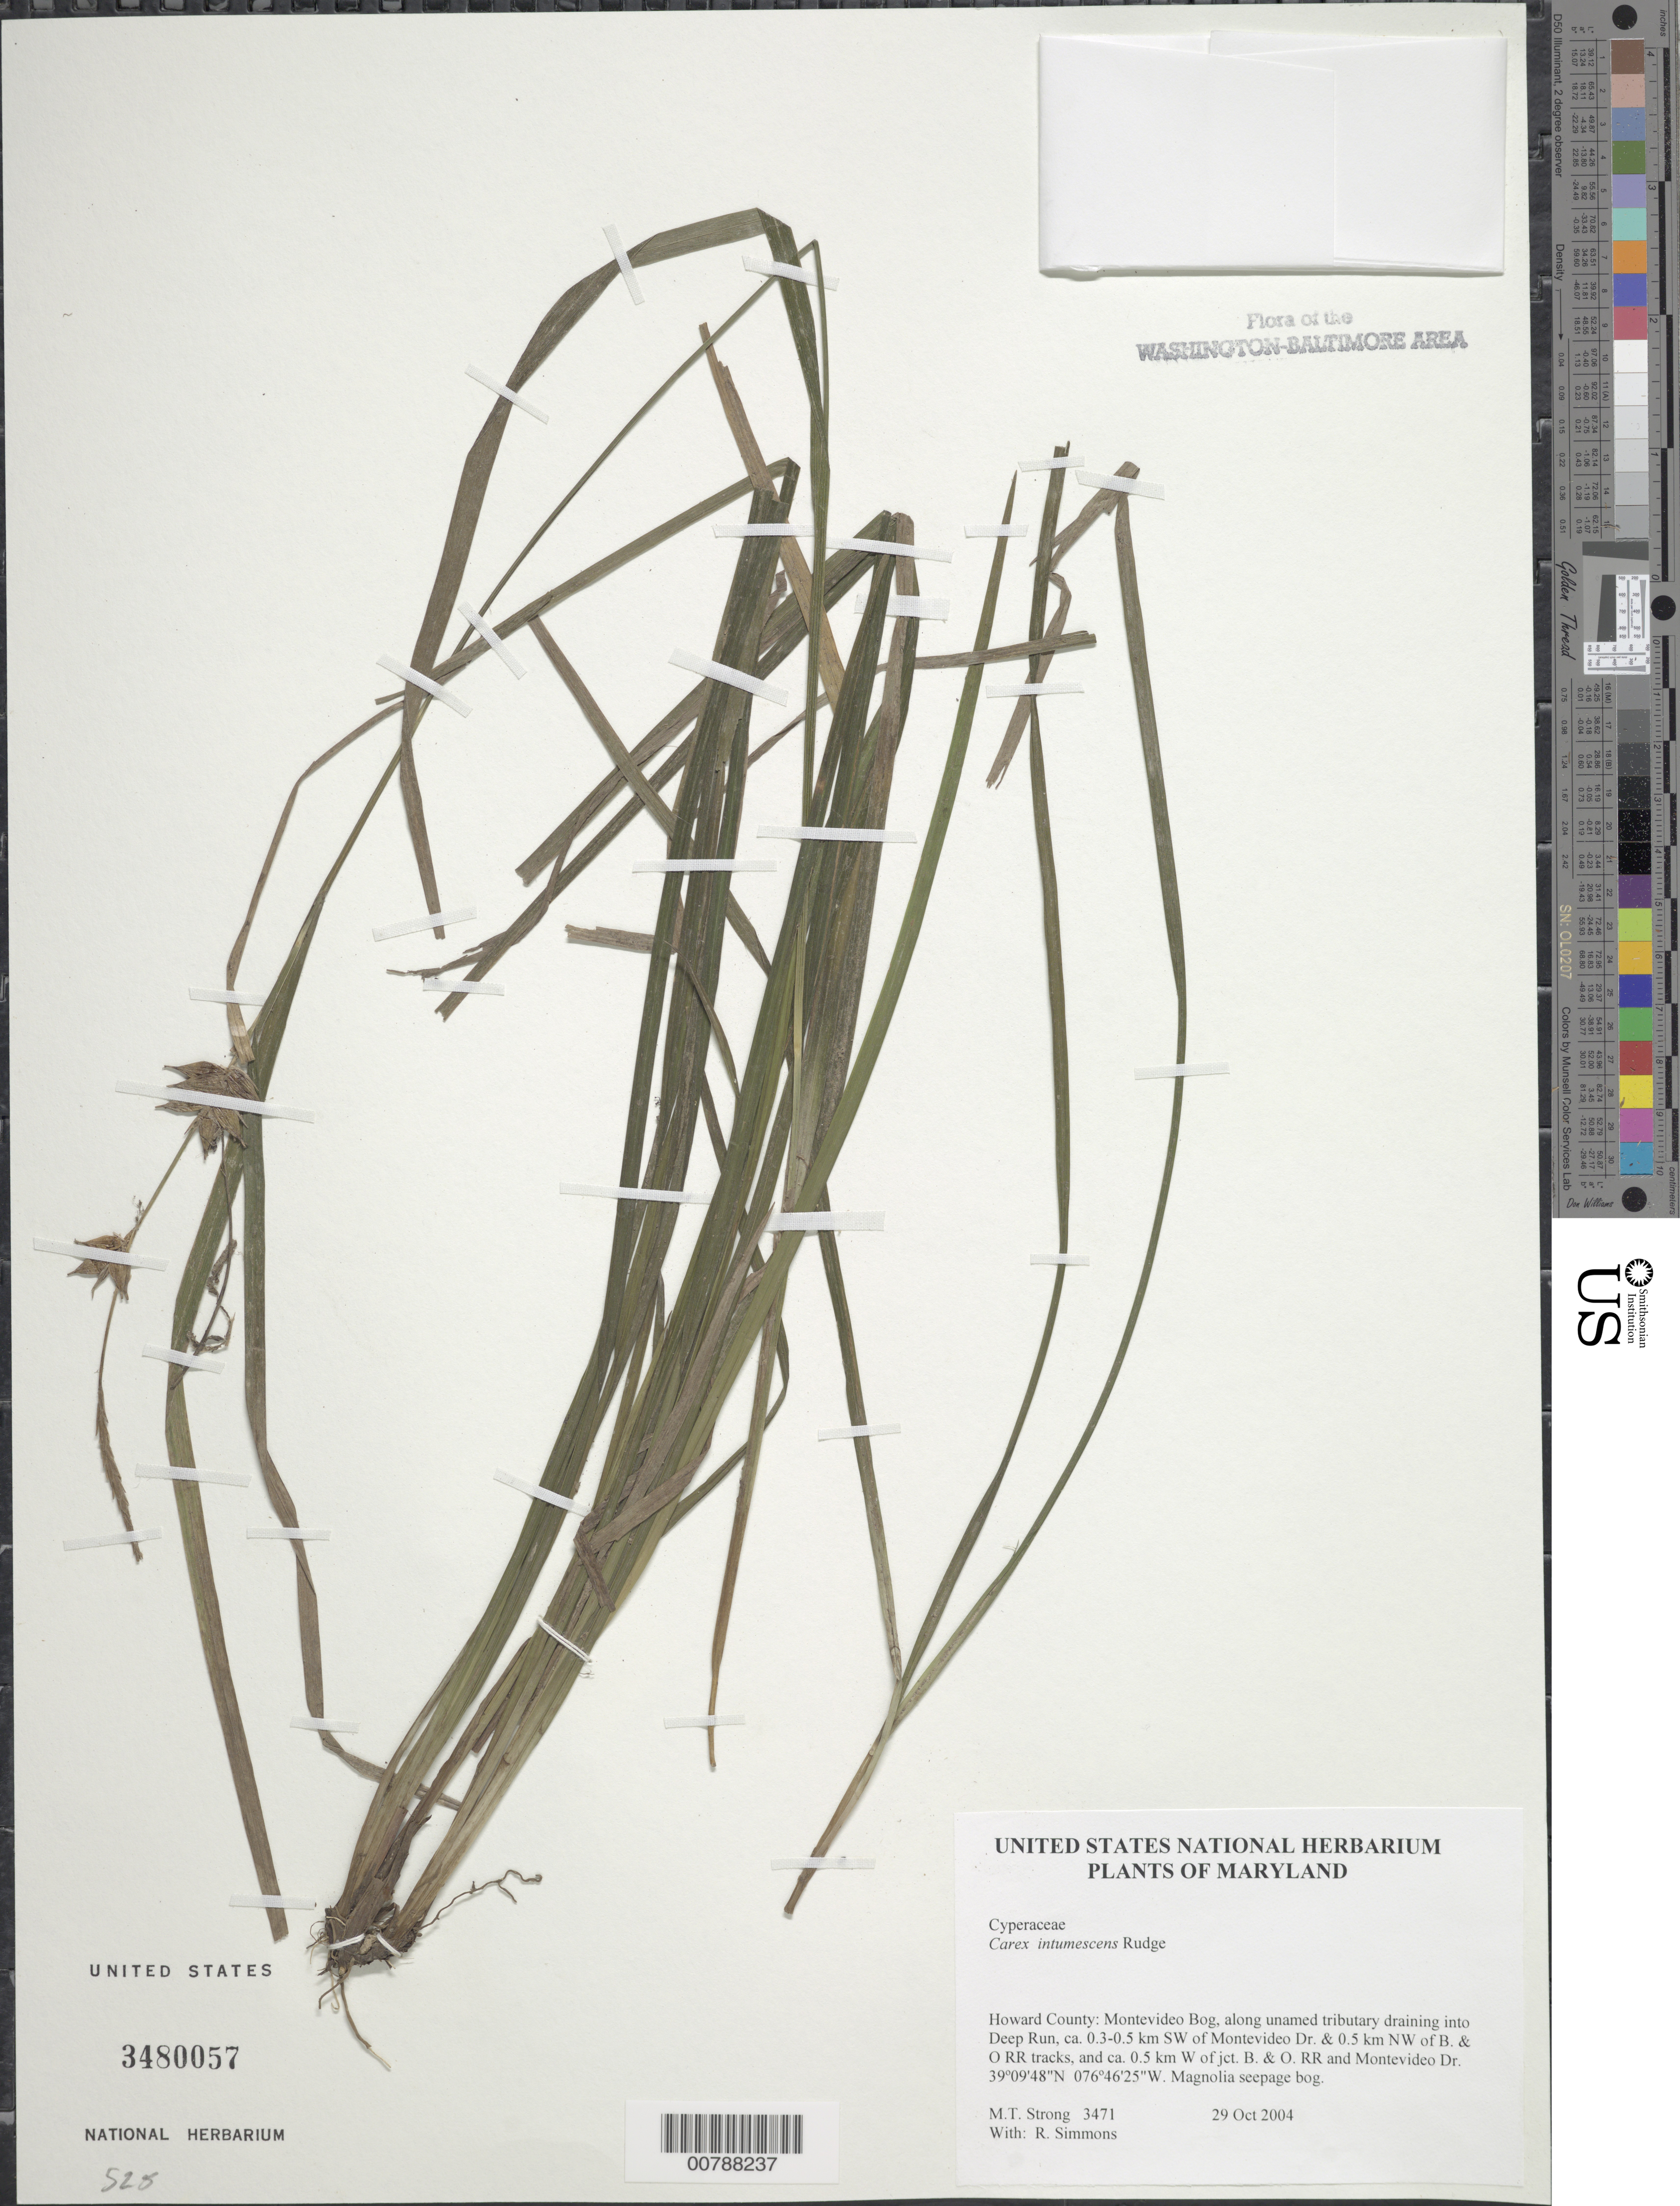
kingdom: Plantae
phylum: Tracheophyta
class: Liliopsida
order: Poales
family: Cyperaceae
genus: Carex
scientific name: Carex intumescens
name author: Rudge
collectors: M. T. Strong & R. B. Simmons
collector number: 3471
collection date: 2004-10-29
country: United States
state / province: Maryland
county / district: Howard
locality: Montevideo Bog, along unnamed tributary draining into Deep Run, ca. 0.3-0.5 km SW of Montevideo Dr. and 0.5 km NW of B. & O. RR tracks, and ca. 0.5 km W of jct. B. & O. R.R. and Montevideo Dr.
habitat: Magnolia seepage bog.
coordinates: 39 09'48"N, 076 46'25"W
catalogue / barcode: US 3480057